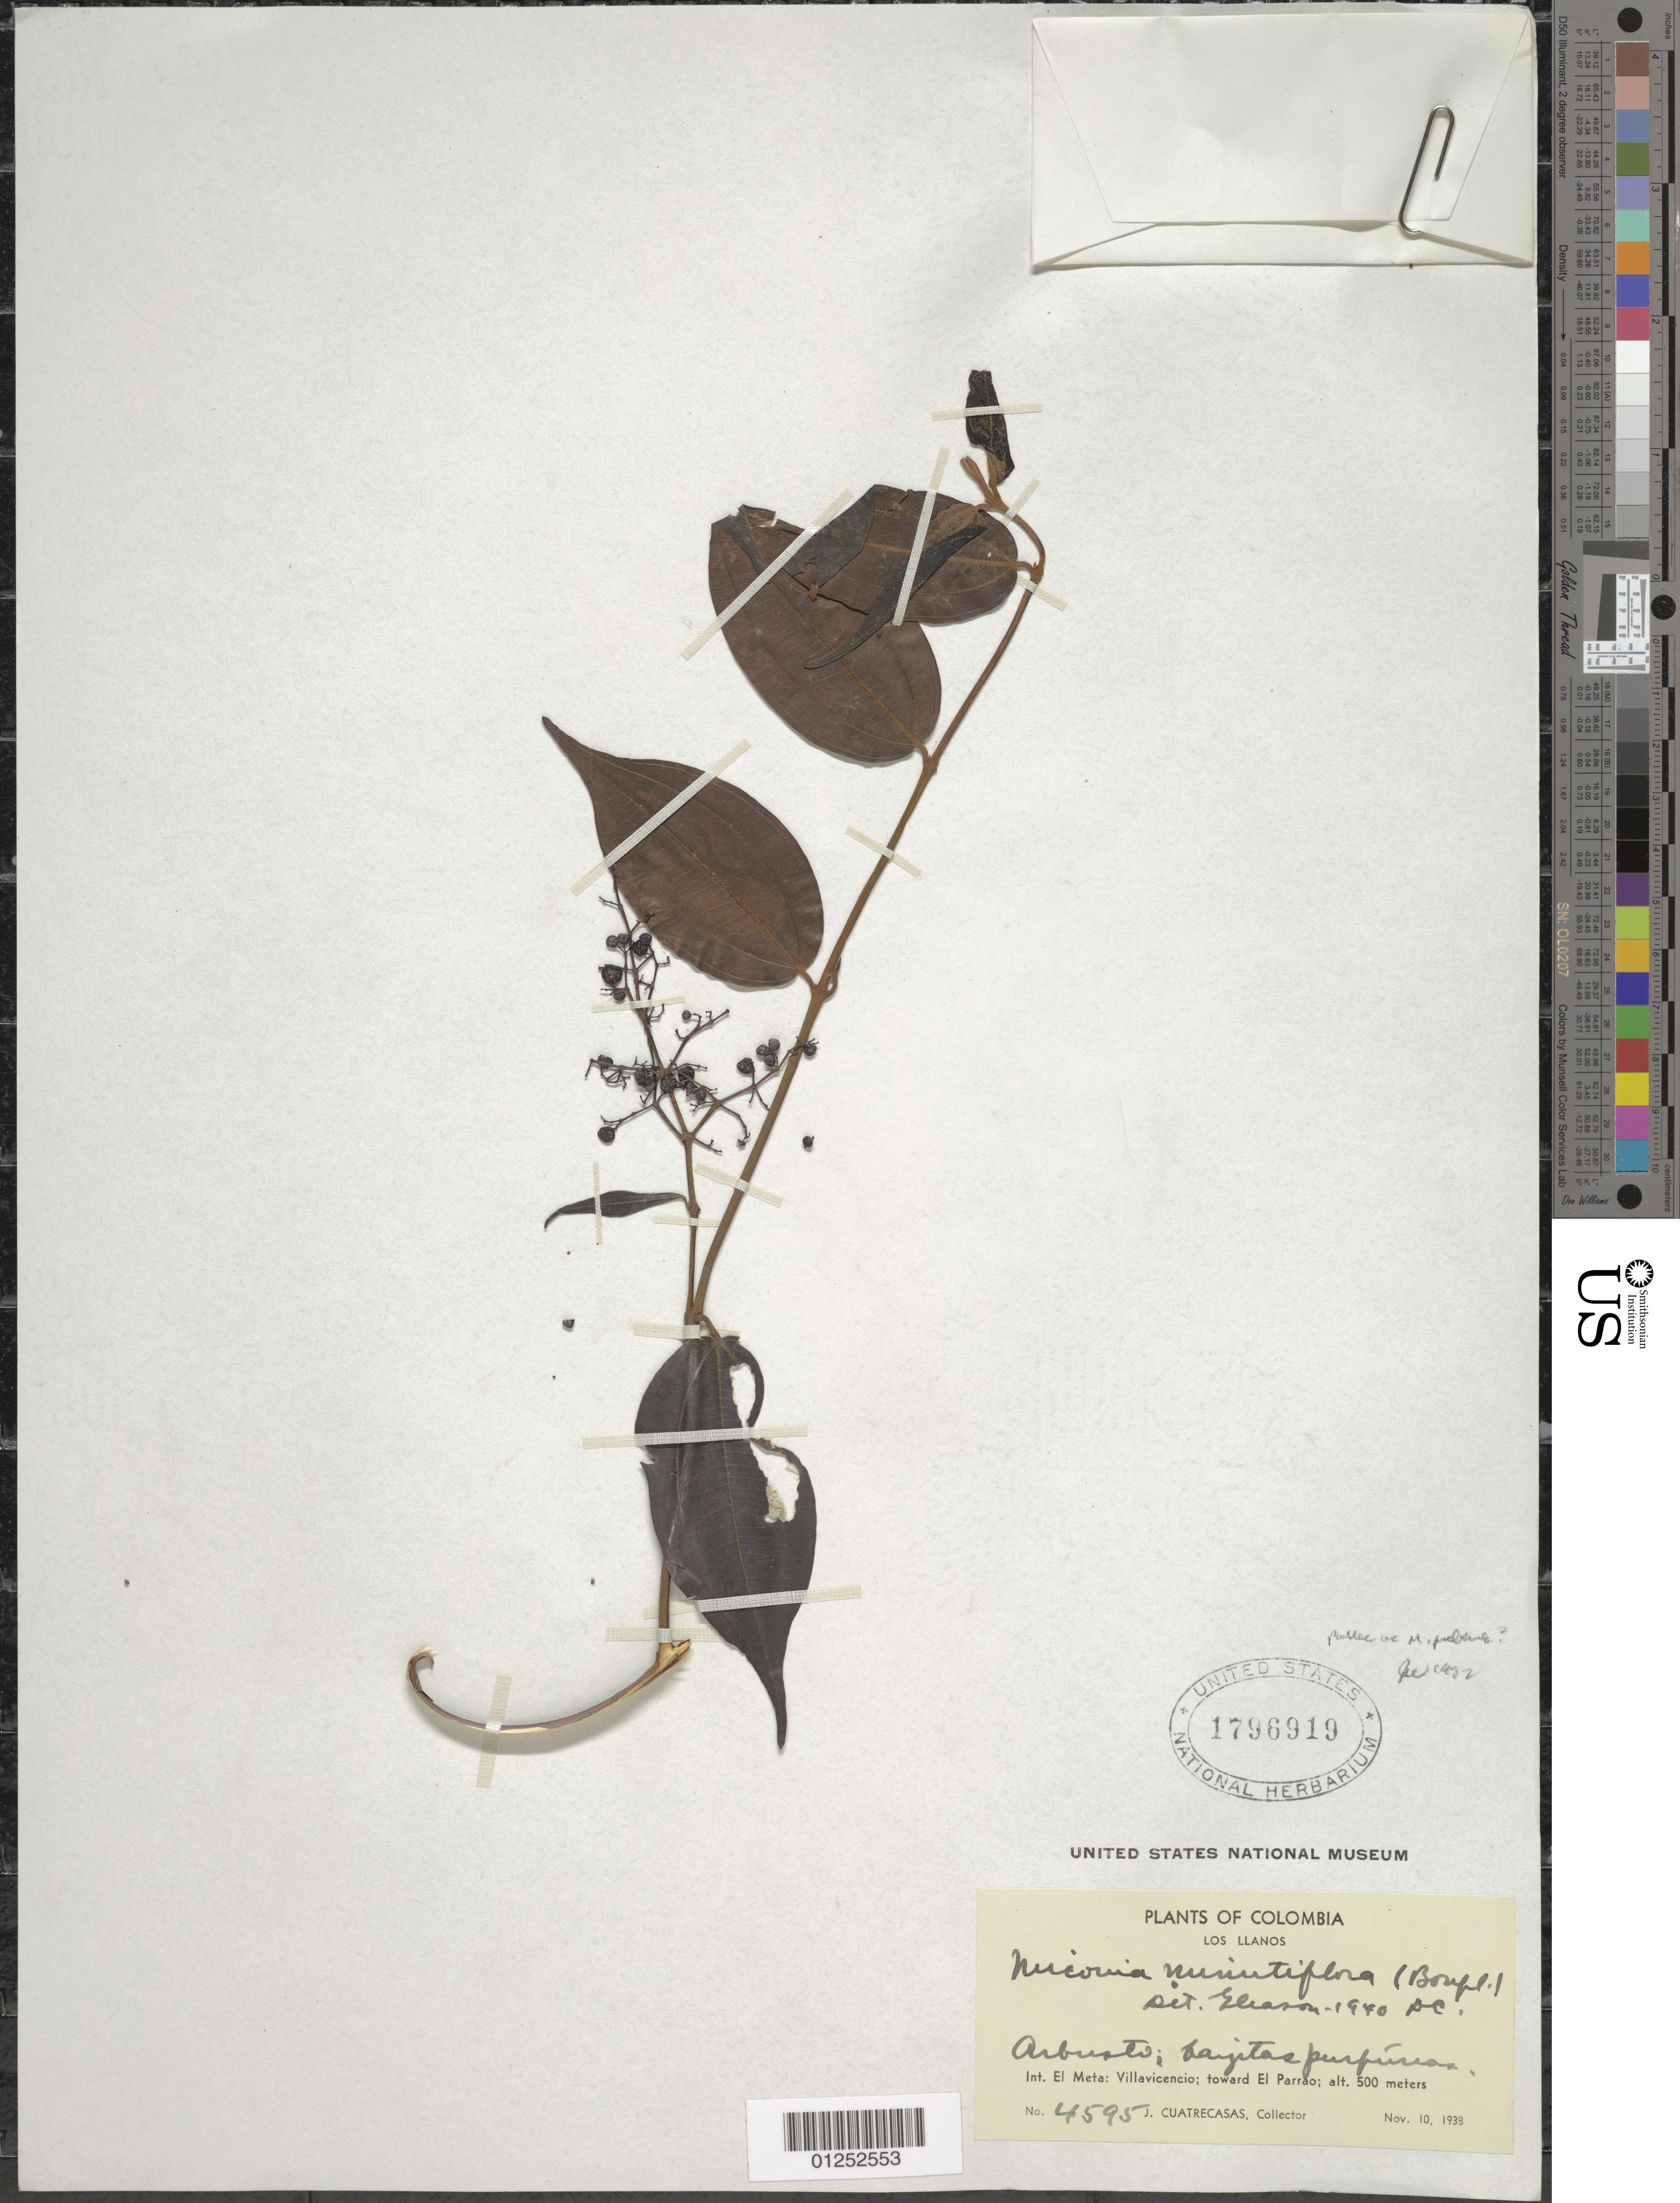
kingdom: Plantae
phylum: Tracheophyta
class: Magnoliopsida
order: Myrtales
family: Melastomataceae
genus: Miconia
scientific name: Miconia puberula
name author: Cogn.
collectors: J. Cuatrecasas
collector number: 4595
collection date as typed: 10 Nov 1938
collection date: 1938-11-10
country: Colombia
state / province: Meta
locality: Villa Vicencia, toward El Parrao.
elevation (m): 500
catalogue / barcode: US 1796919